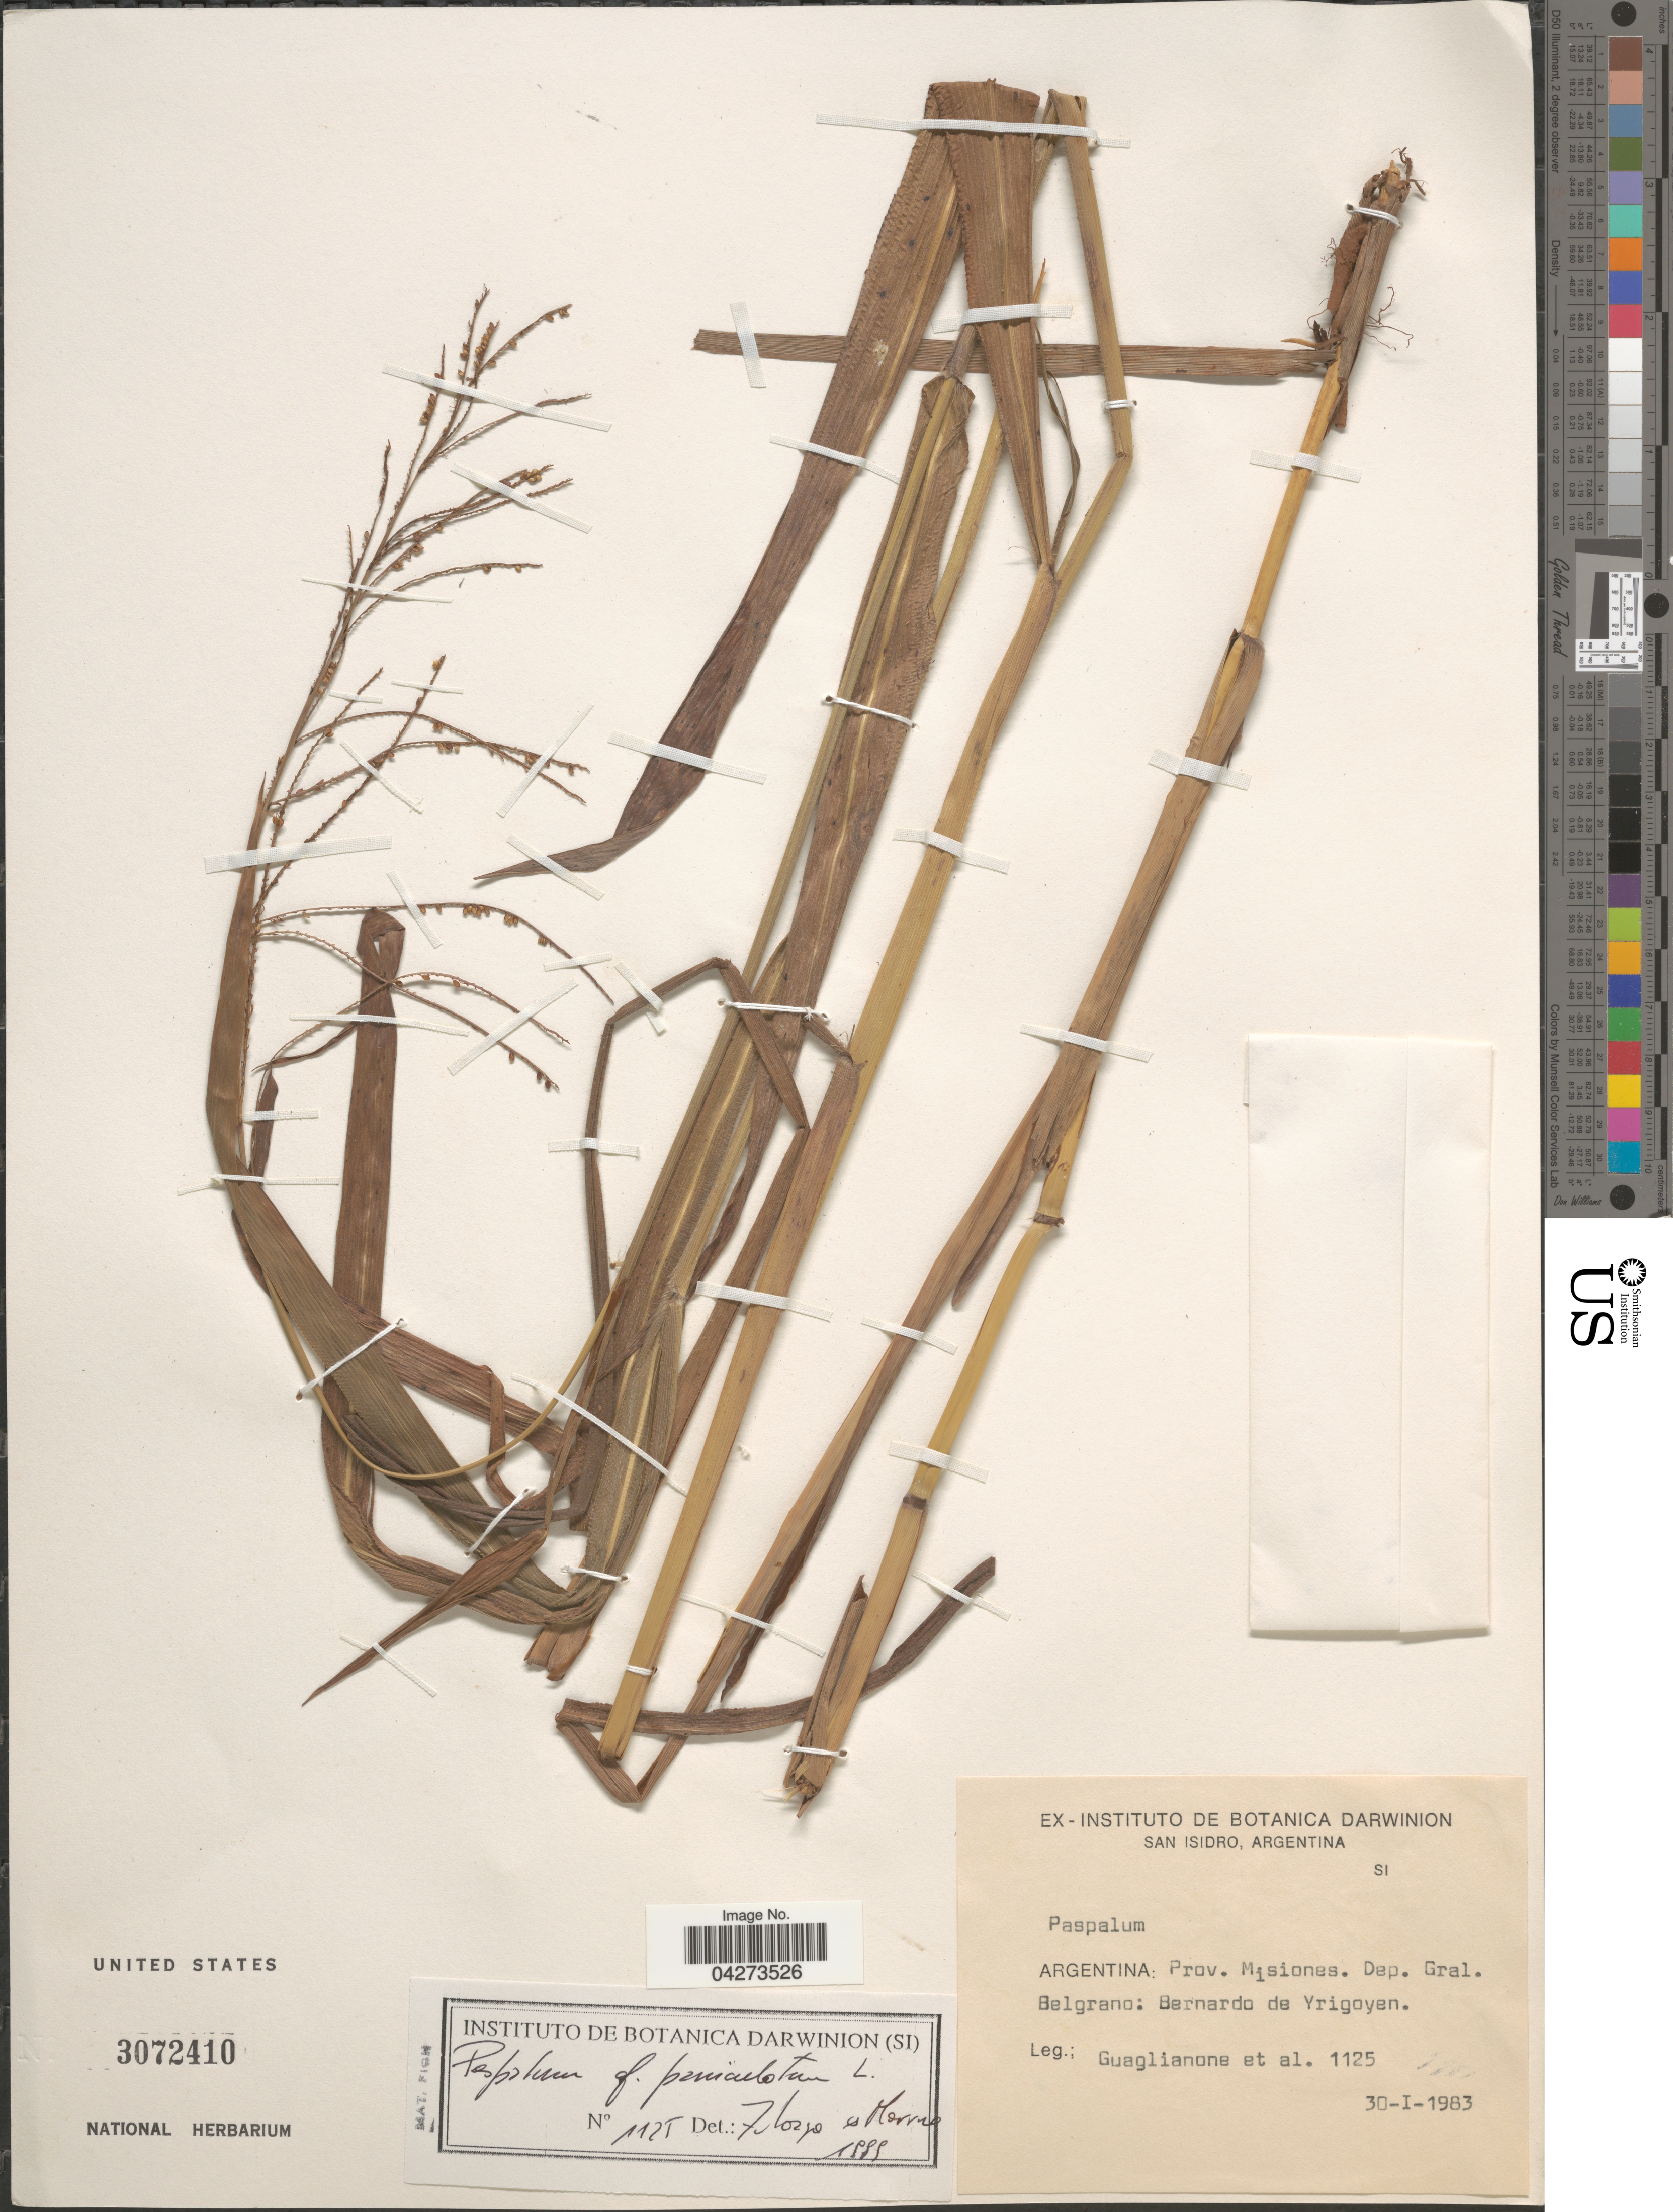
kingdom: Plantae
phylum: Tracheophyta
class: Liliopsida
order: Poales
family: Poaceae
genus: Paspalum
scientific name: Paspalum paniculatum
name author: L.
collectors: Guaglianone & et al.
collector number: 1125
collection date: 1983-01-30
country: Argentina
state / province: Misiones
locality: Dep. Gral. Belgrano: Bernardo de Yrigoyen.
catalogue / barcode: US 3072410